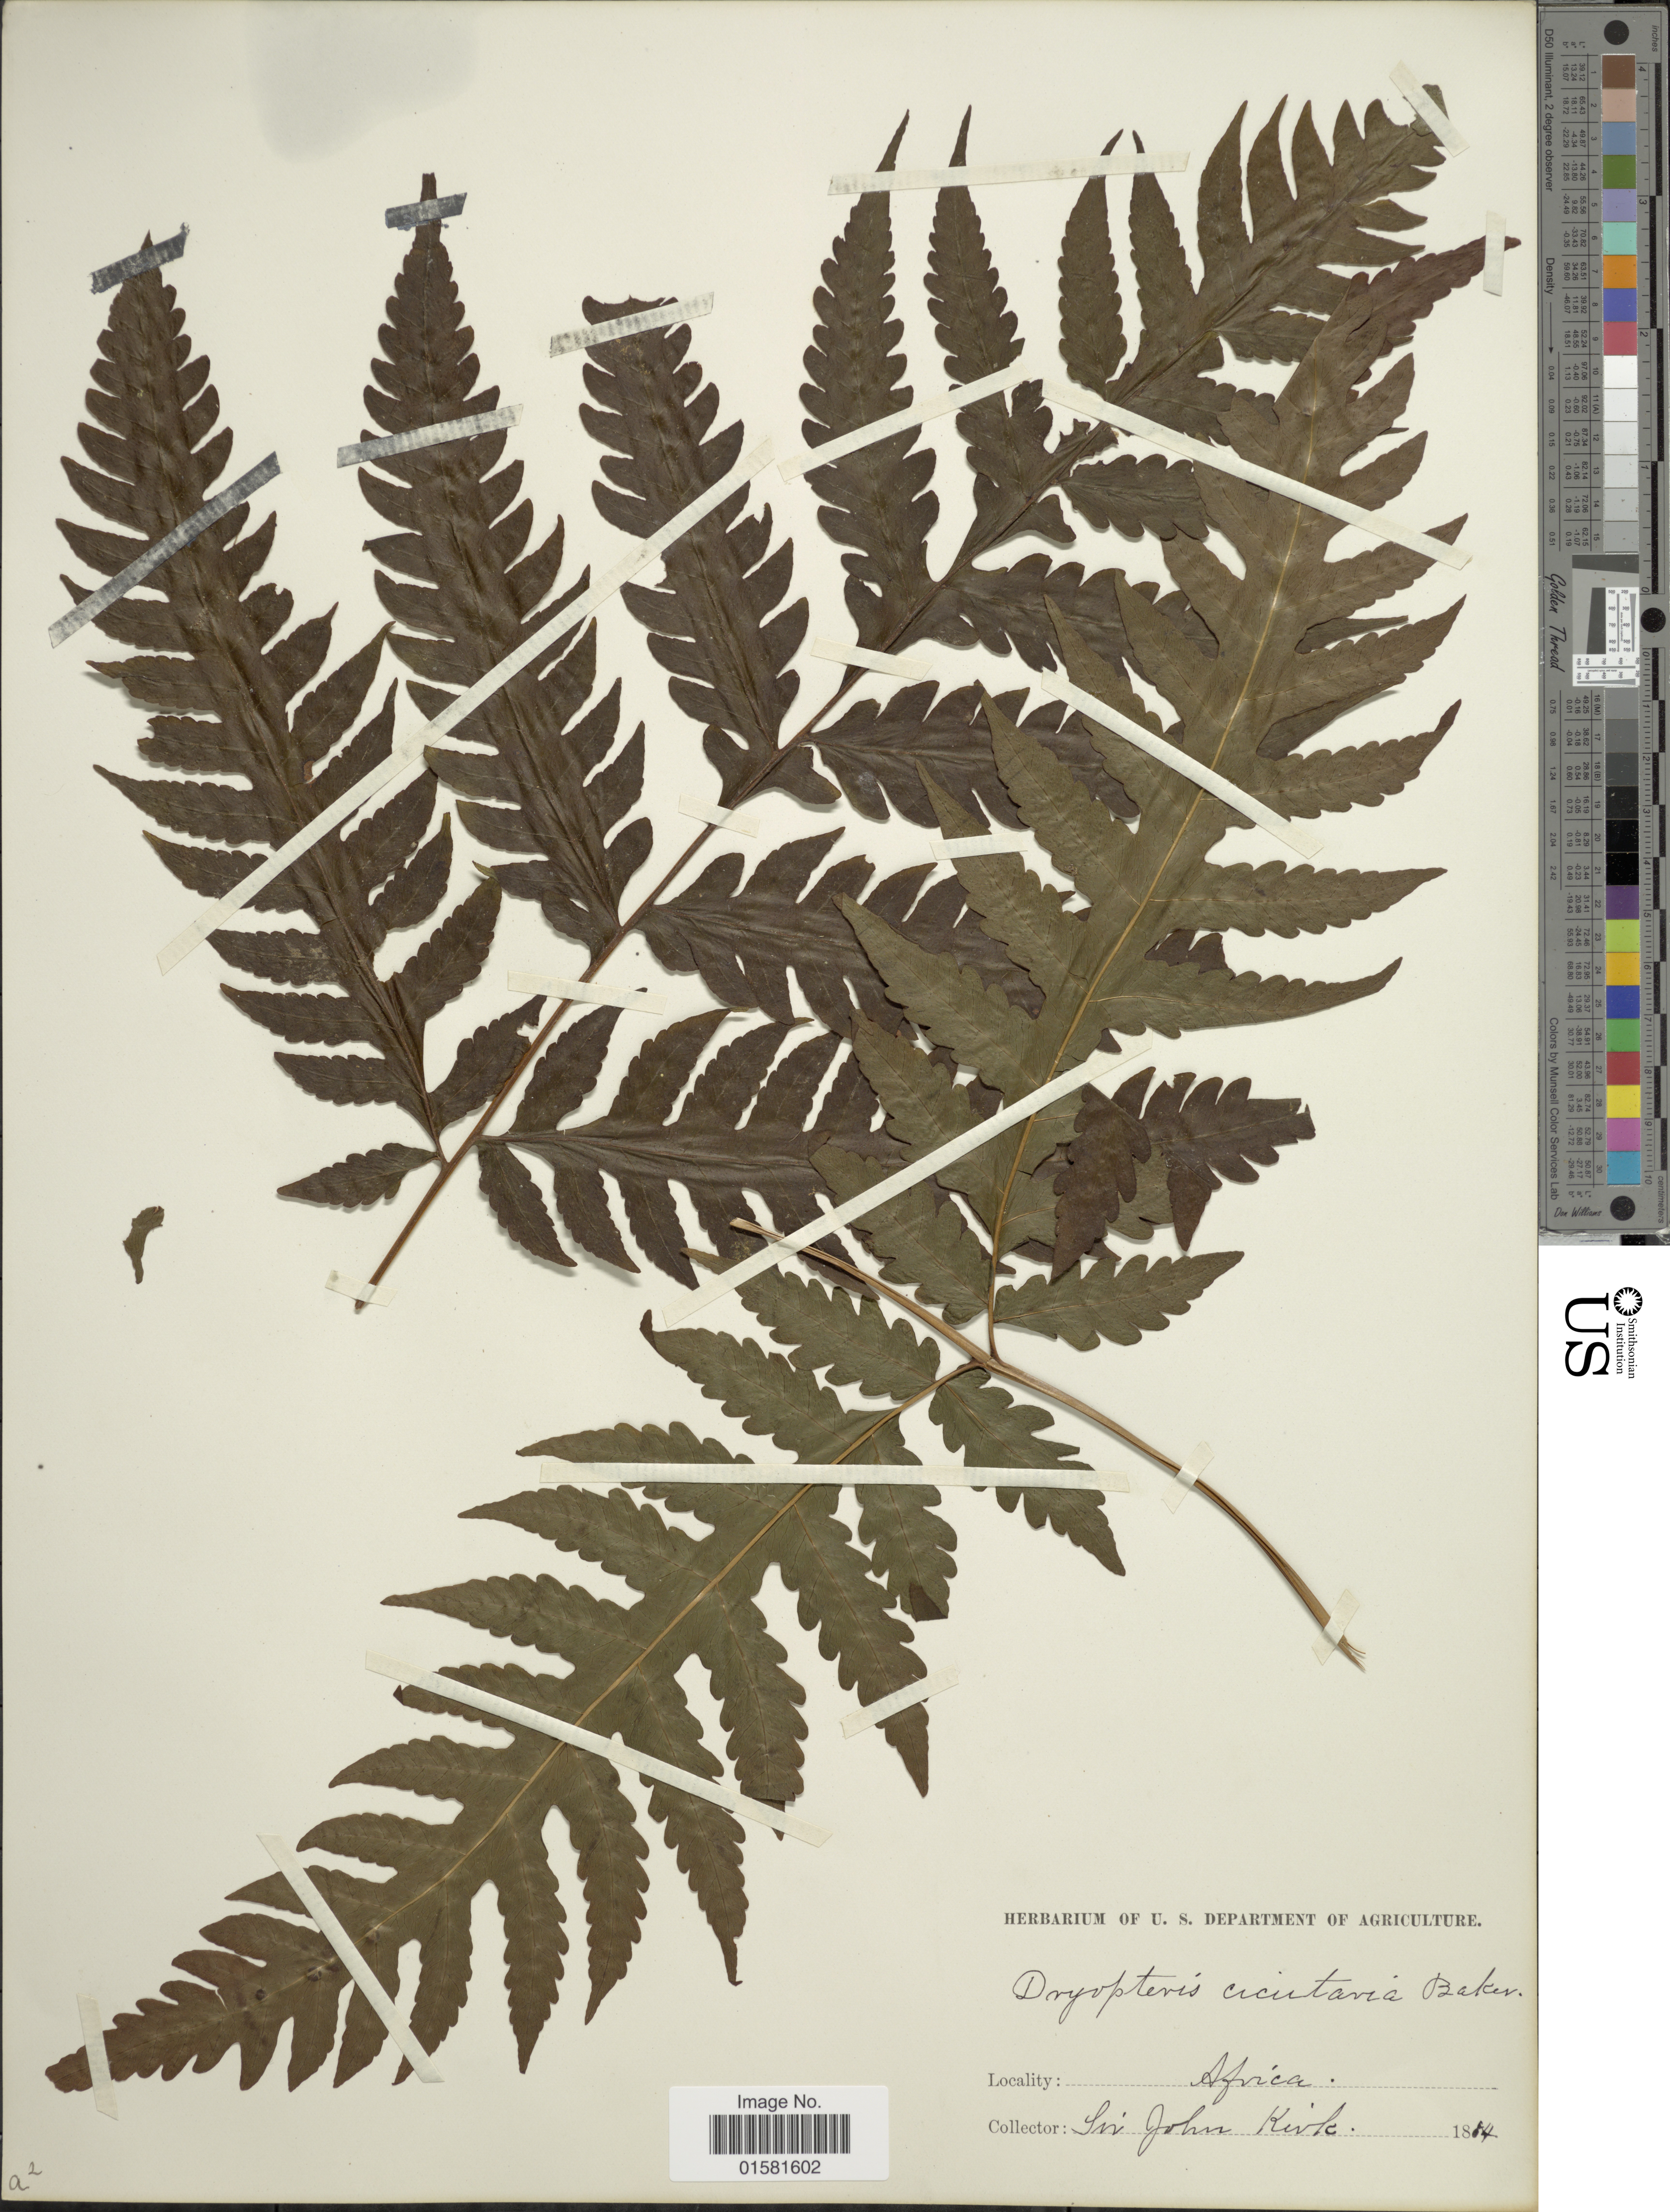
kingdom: Plantae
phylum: Tracheophyta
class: Polypodiopsida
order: Polypodiales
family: Tectariaceae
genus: Tectaria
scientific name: Tectaria macrodonta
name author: (Fée) C. Chr.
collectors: J. Kirk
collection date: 1814